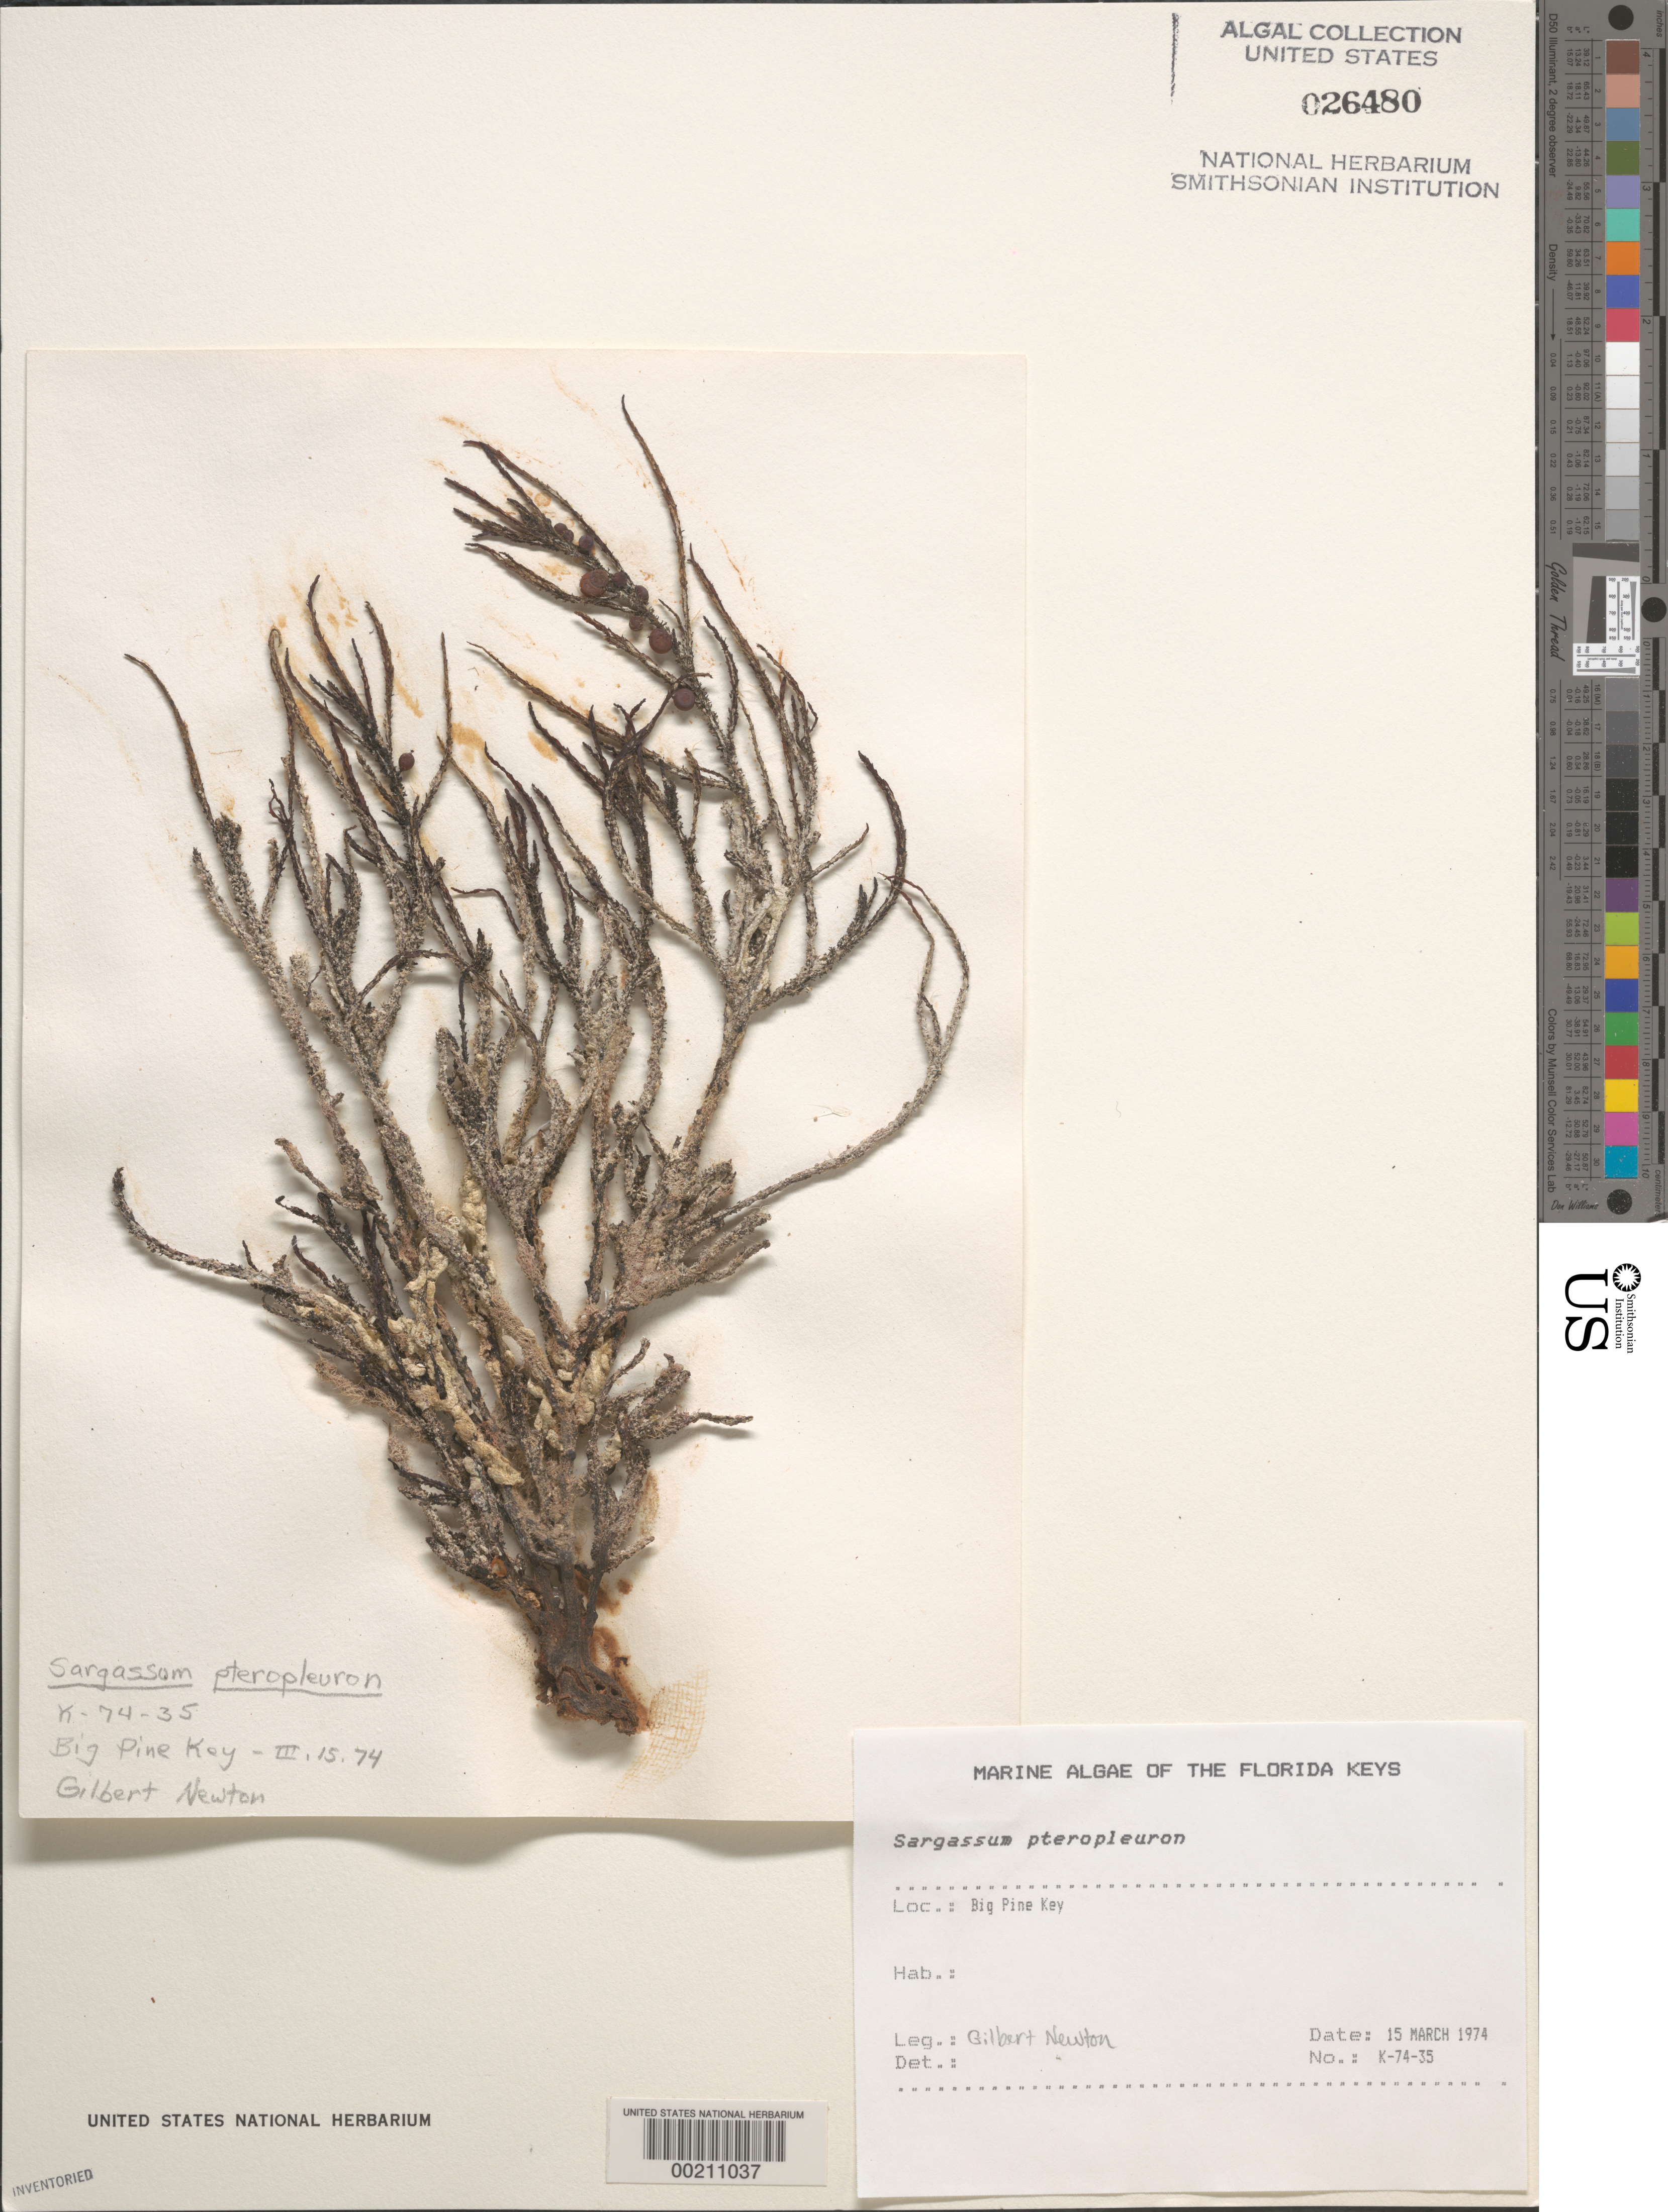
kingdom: Chromista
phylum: Ochrophyta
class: Phaeophyceae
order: Fucales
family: Sargassaceae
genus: Sargassum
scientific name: Sargassum pteropleuron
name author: Grunow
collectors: G. Newton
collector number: K-74-35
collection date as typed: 15 Mar 1974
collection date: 1974-03-15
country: United States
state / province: Florida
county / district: Monroe County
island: Big Pine Key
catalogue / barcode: US 26480